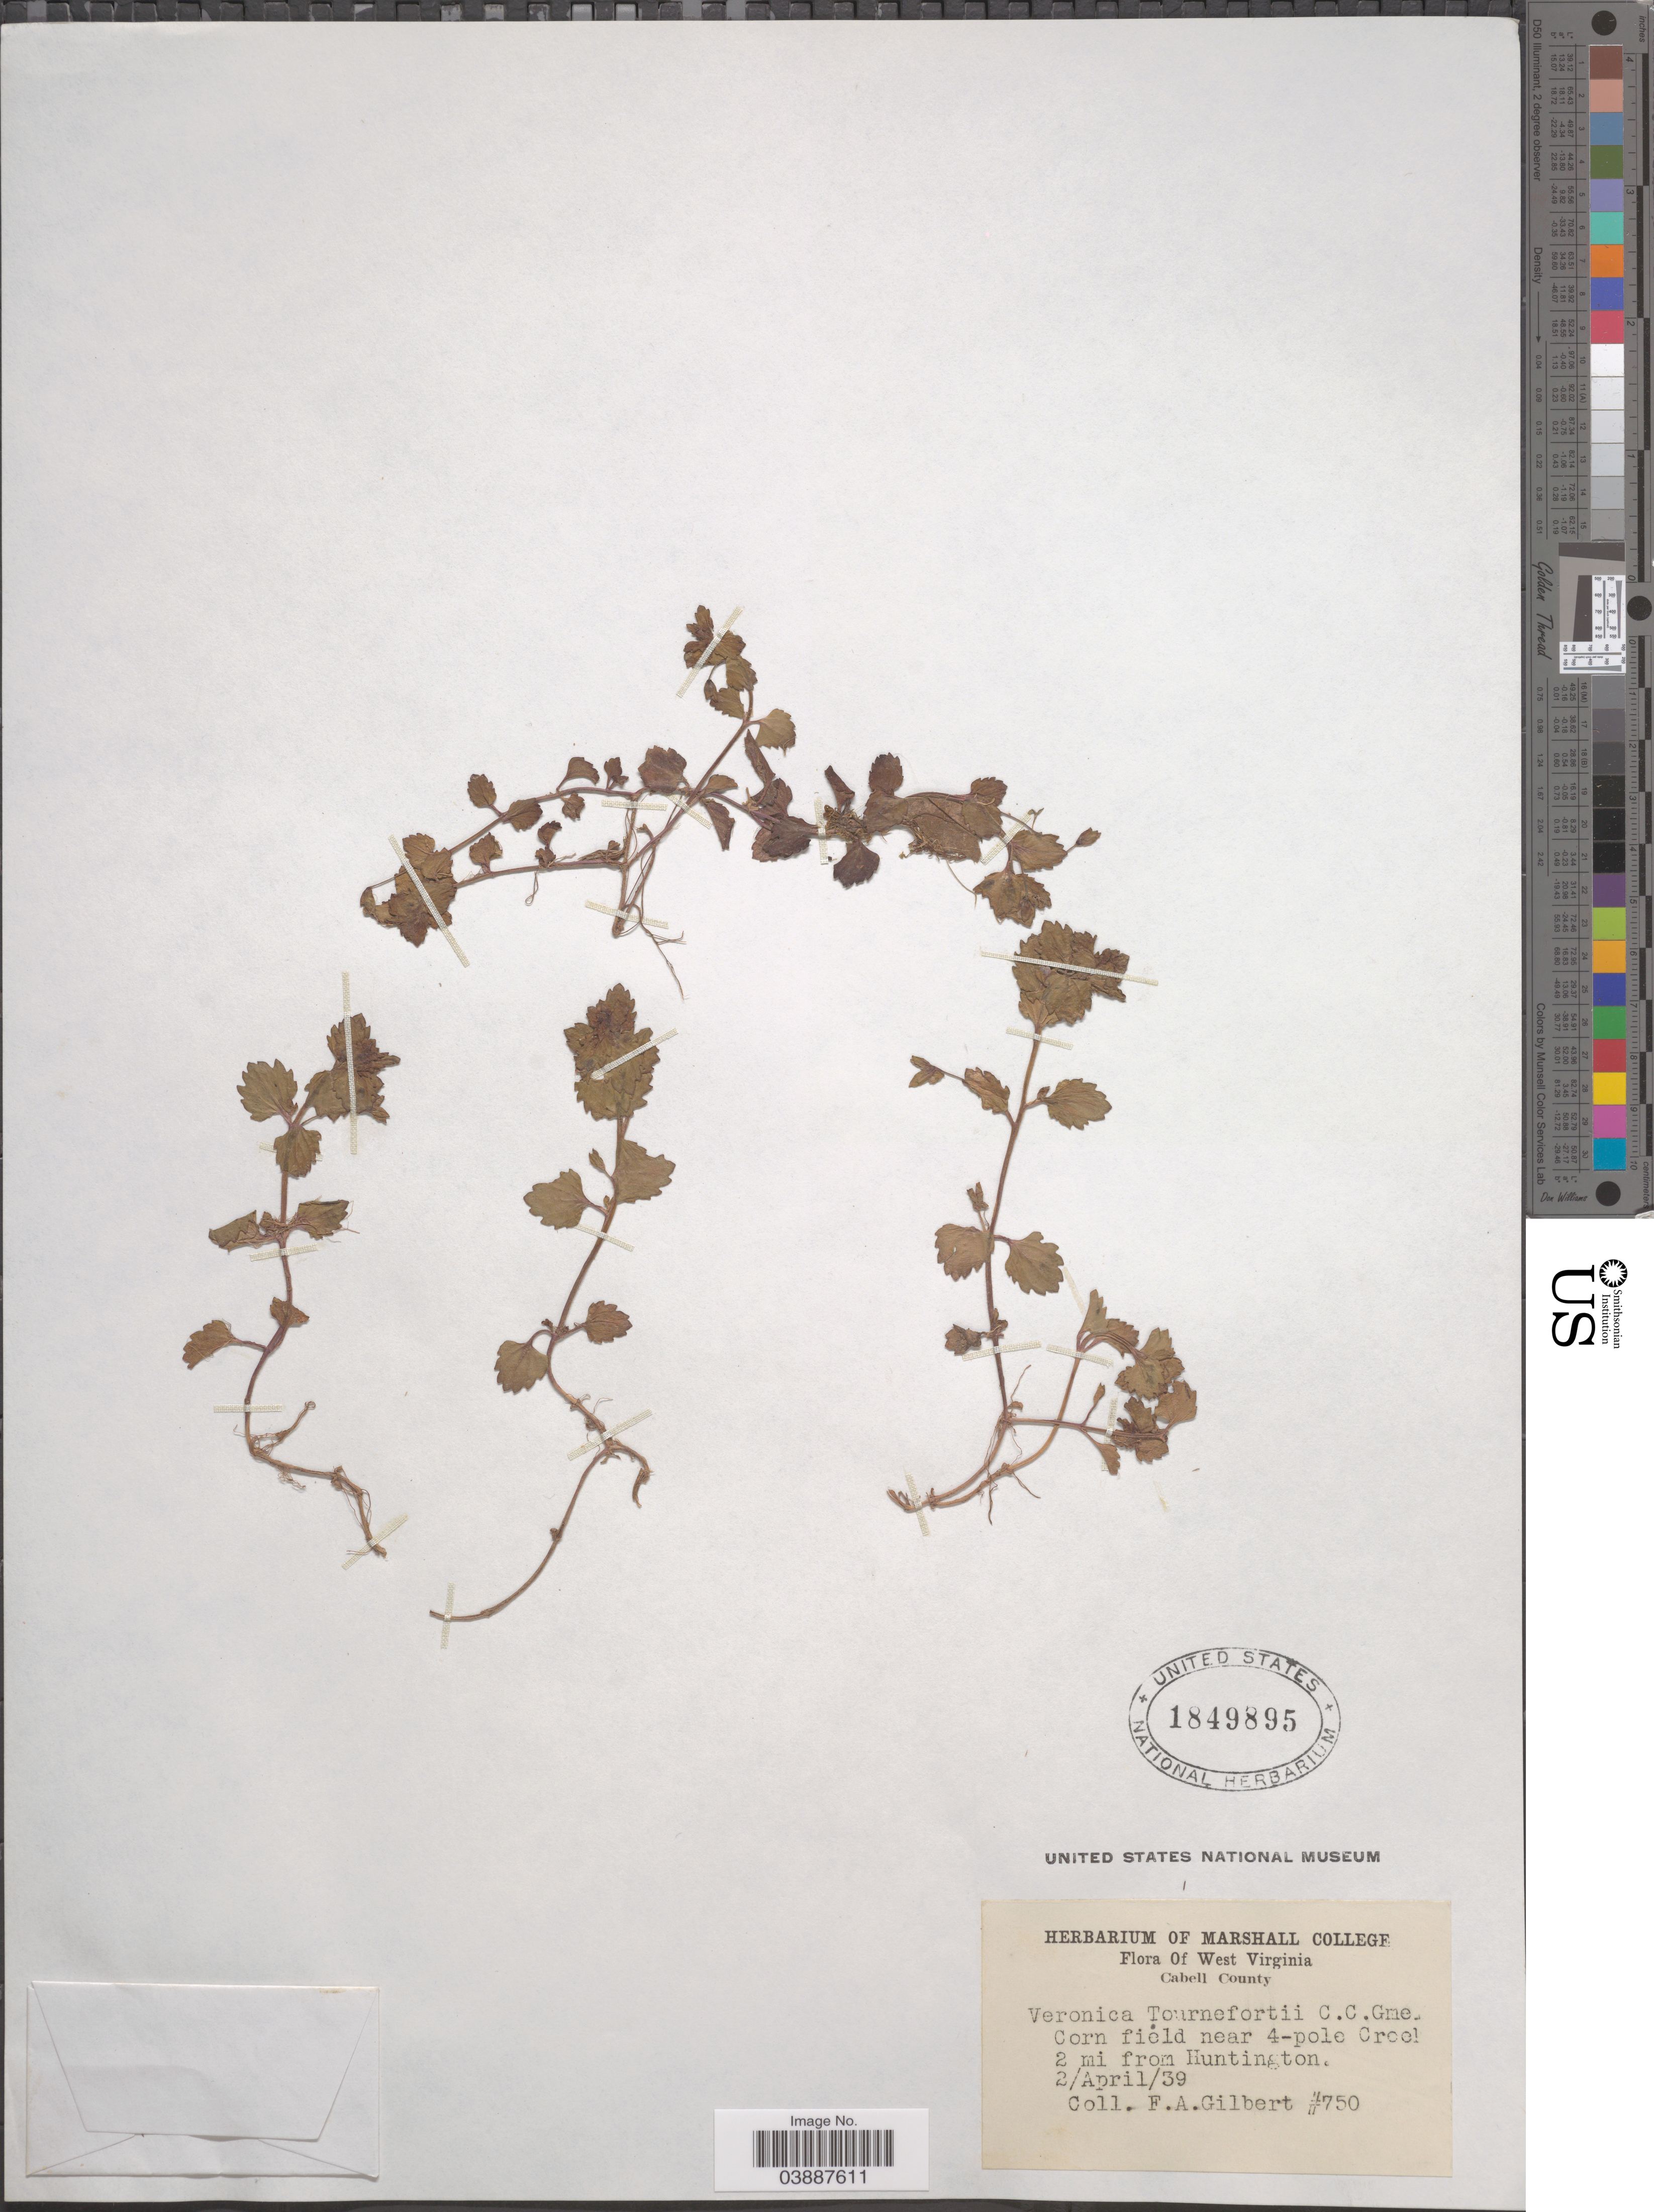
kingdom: Plantae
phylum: Tracheophyta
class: Magnoliopsida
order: Lamiales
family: Plantaginaceae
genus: Veronica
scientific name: Veronica persica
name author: Poir.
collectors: F. A. Gilbert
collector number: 750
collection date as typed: Transcribed d/m/y: 2/4/39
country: United States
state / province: West Virginia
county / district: Cabell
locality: Cabell County. Corn field near 4-pole Creek. 2 mi. from Huntington.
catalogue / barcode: US 1849895